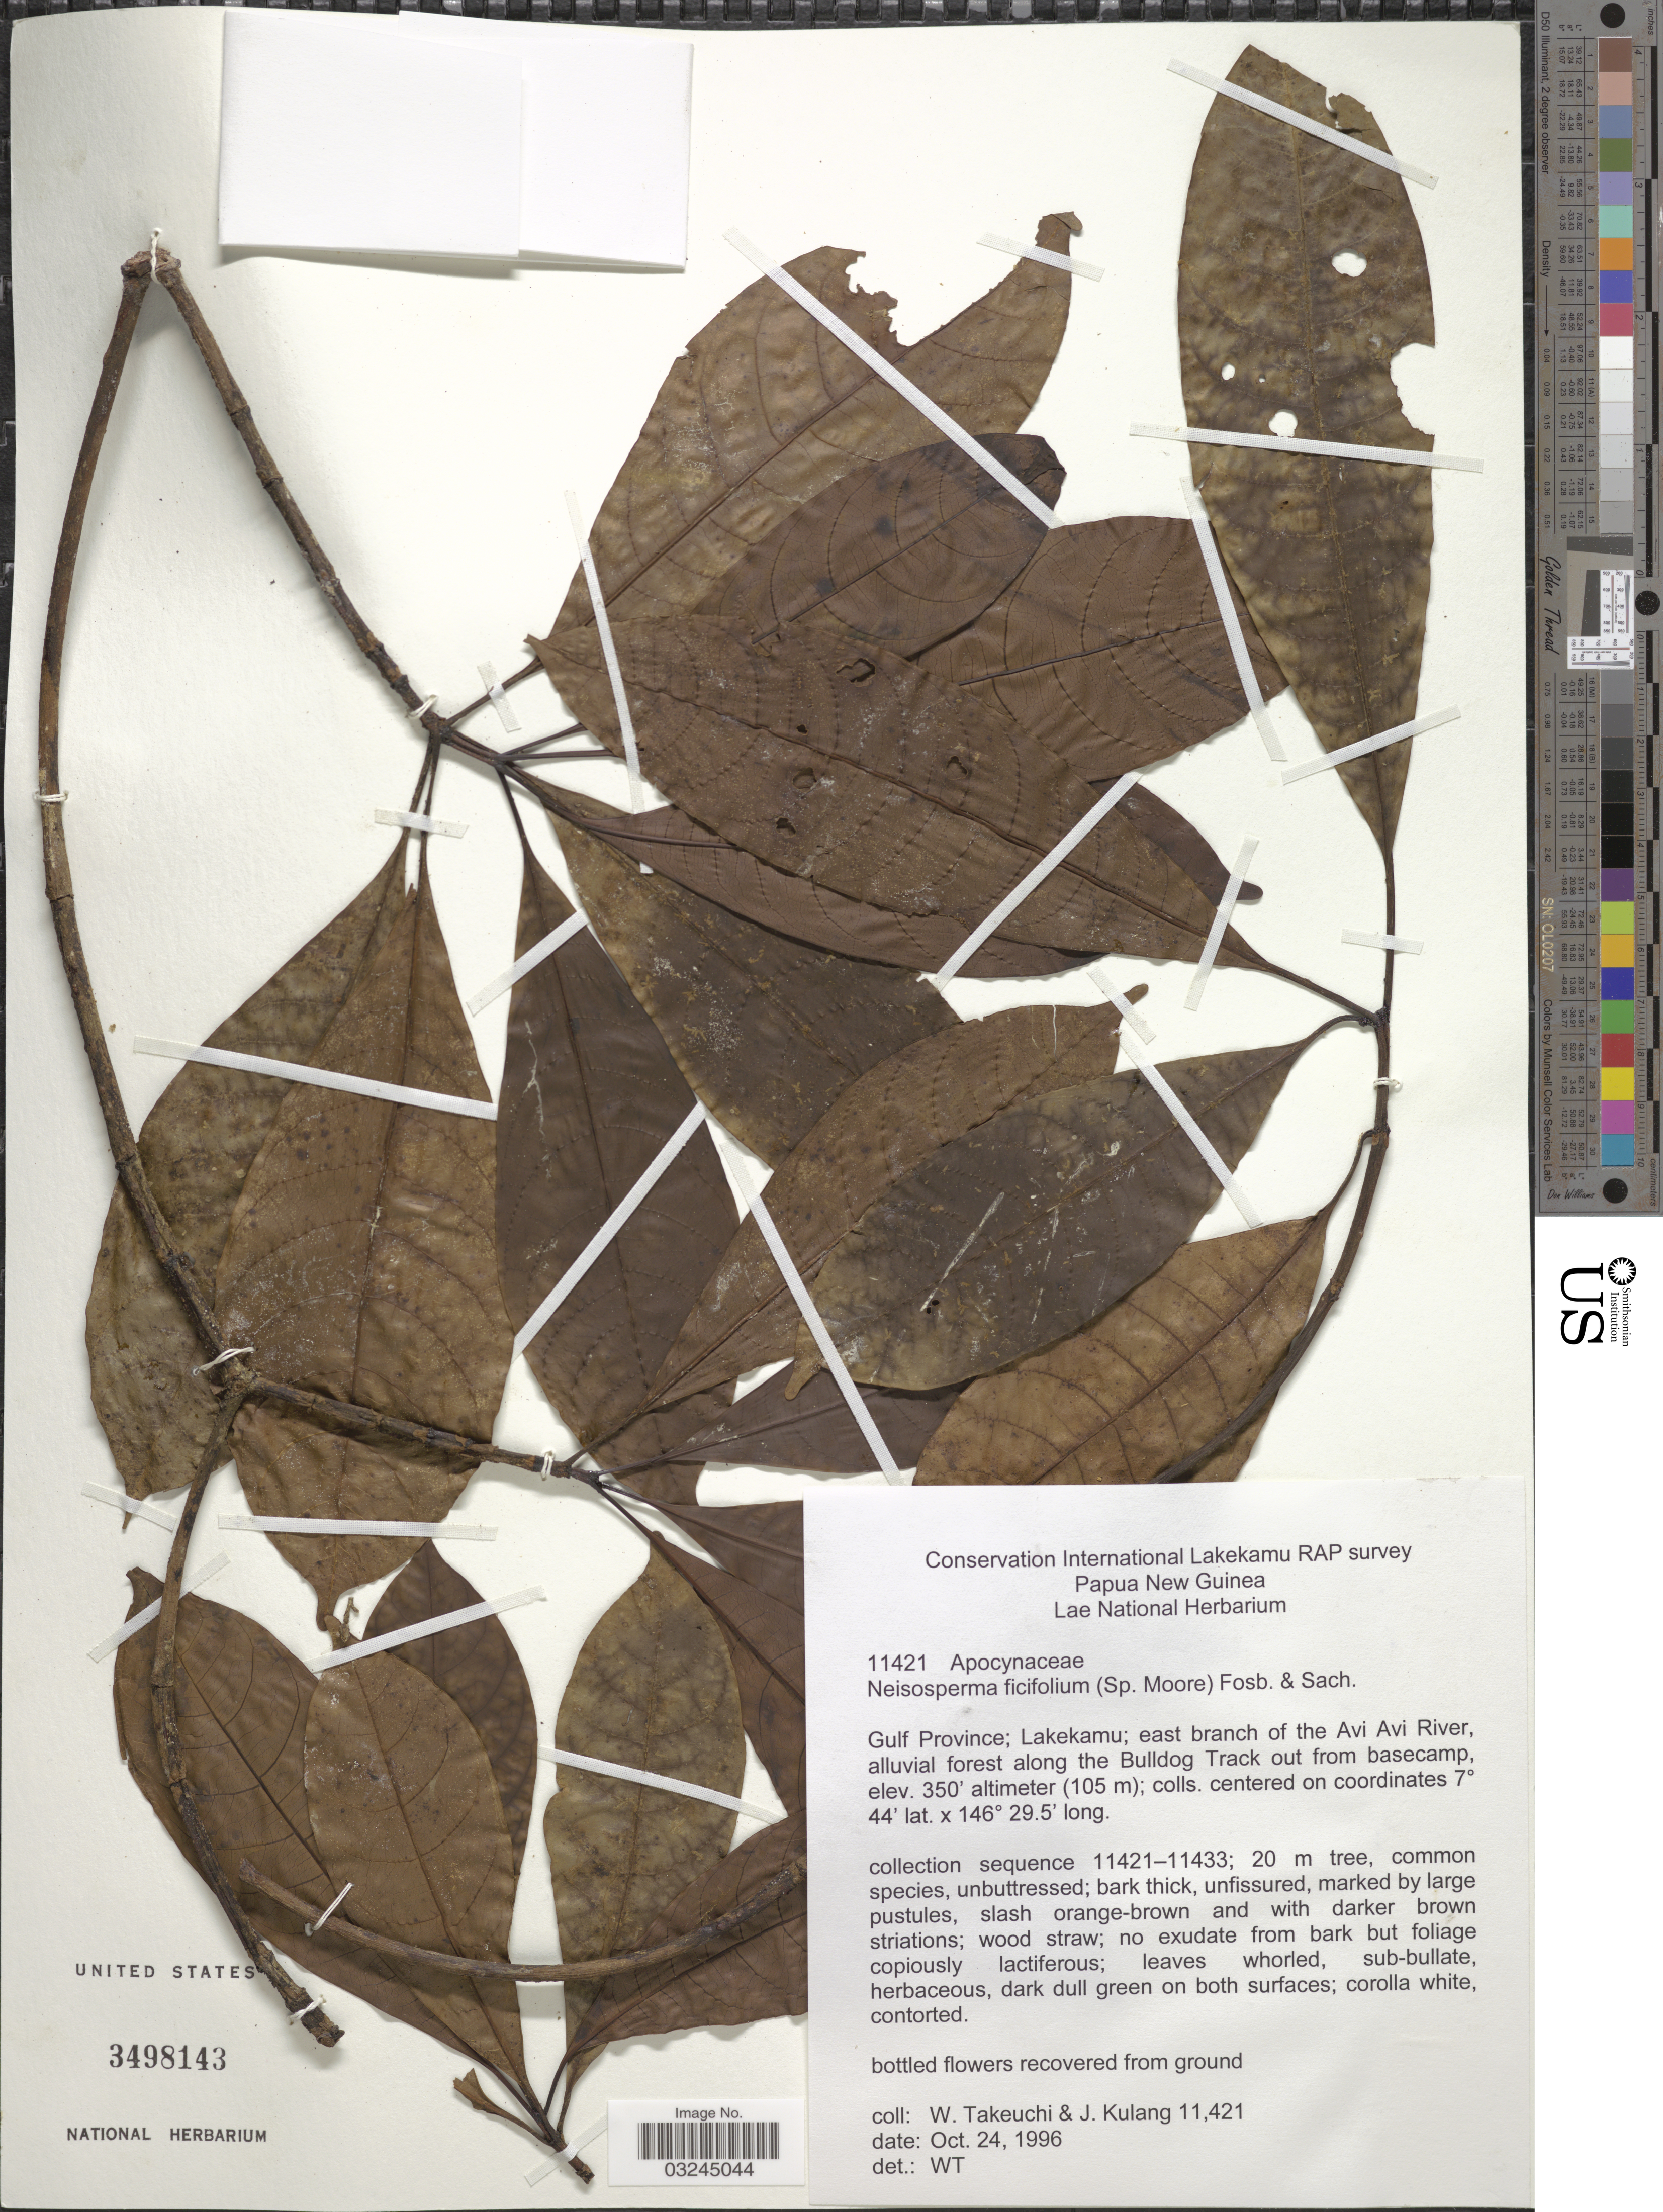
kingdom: Plantae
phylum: Tracheophyta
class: Magnoliopsida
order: Gentianales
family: Apocynaceae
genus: Ochrosia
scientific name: Ochrosia ficifolia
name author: (S. Moore) Markgr.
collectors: W. Takeuchi & J. Kulang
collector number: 11421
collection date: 1996-10-24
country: Papua New Guinea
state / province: Gulf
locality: Lakekamu; east branch of the Avi Avi River, alluvial forest along the Bulldog Track out from basecamp.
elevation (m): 107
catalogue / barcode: US 3498143